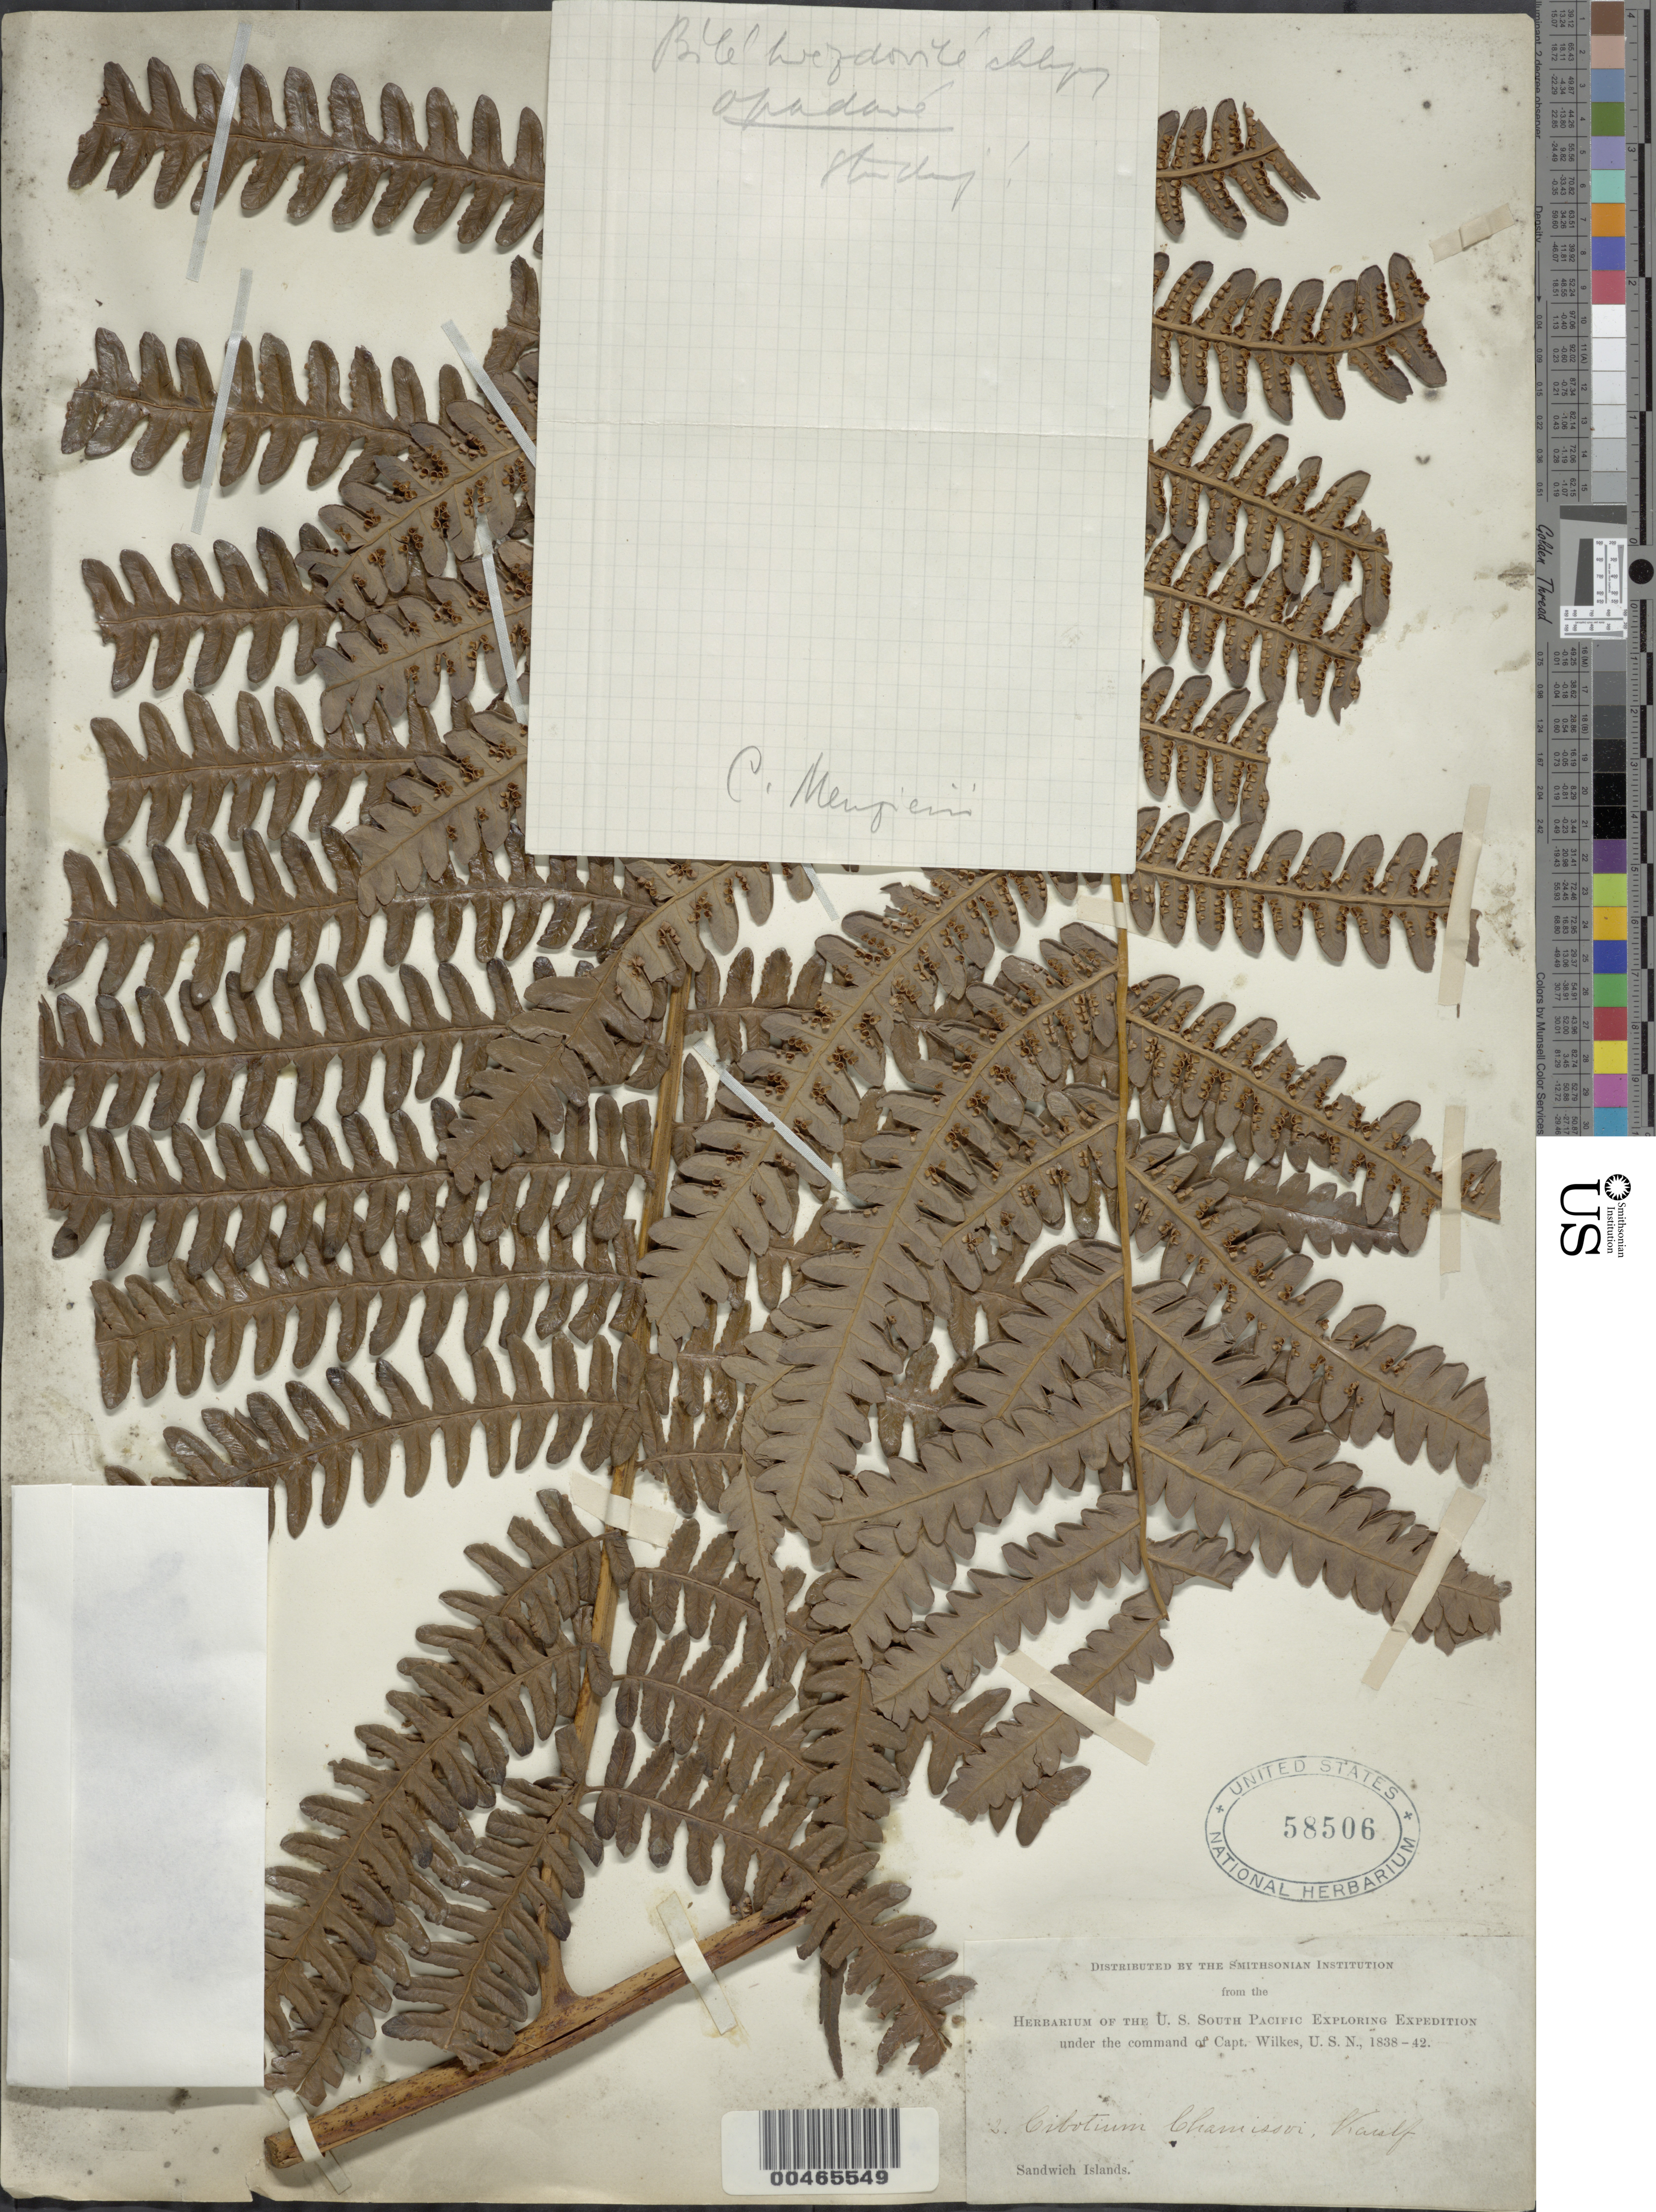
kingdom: Plantae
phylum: Tracheophyta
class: Polypodiopsida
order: Cyatheales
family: Cibotiaceae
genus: Cibotium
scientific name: Cibotium chamissoi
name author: Kaulf.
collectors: Wilkes Explor. Exped.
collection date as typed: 1838 to -- --- 1842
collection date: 1838/1842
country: United States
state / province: Hawaii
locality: Sandwich Islands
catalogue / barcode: US 58506